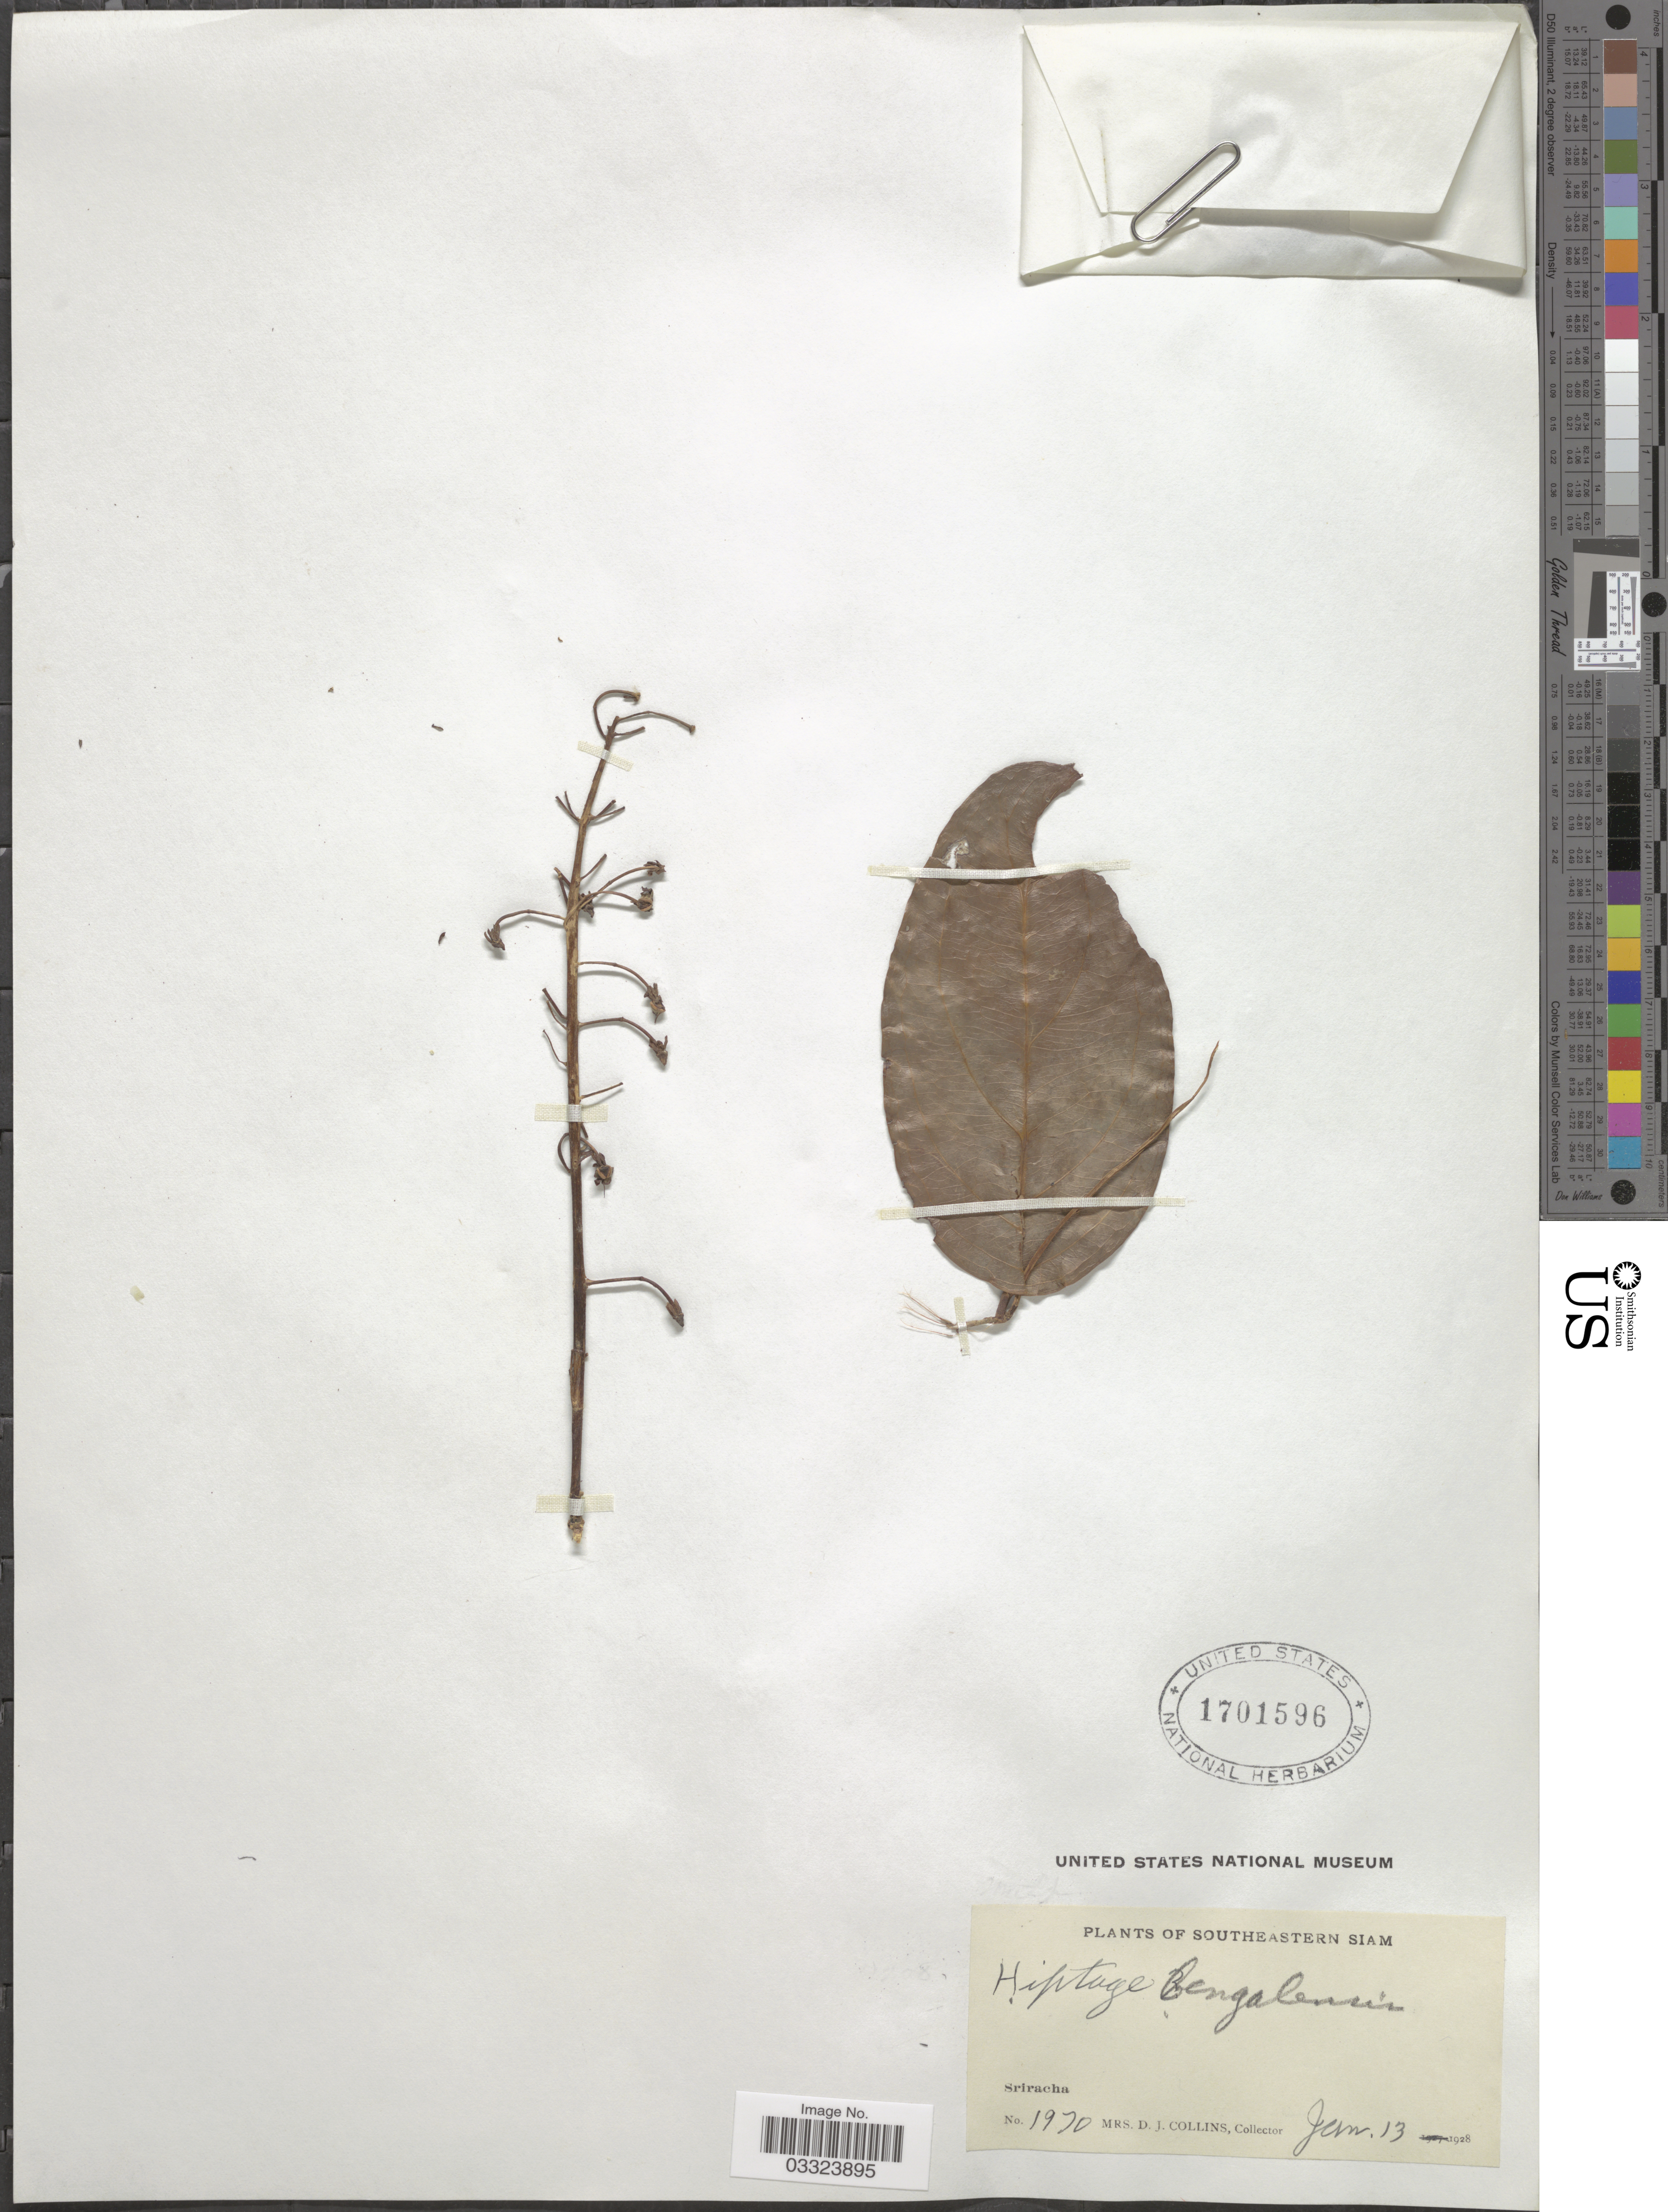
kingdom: Plantae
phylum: Tracheophyta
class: Magnoliopsida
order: Malpighiales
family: Malpighiaceae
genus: Hiptage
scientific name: Hiptage benghalensis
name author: (L.) Kurz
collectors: Mrs. D. J. Collins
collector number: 1970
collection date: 1928-01-13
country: Thailand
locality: Southeastern Siam, Sriracha.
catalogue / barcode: US 1701596